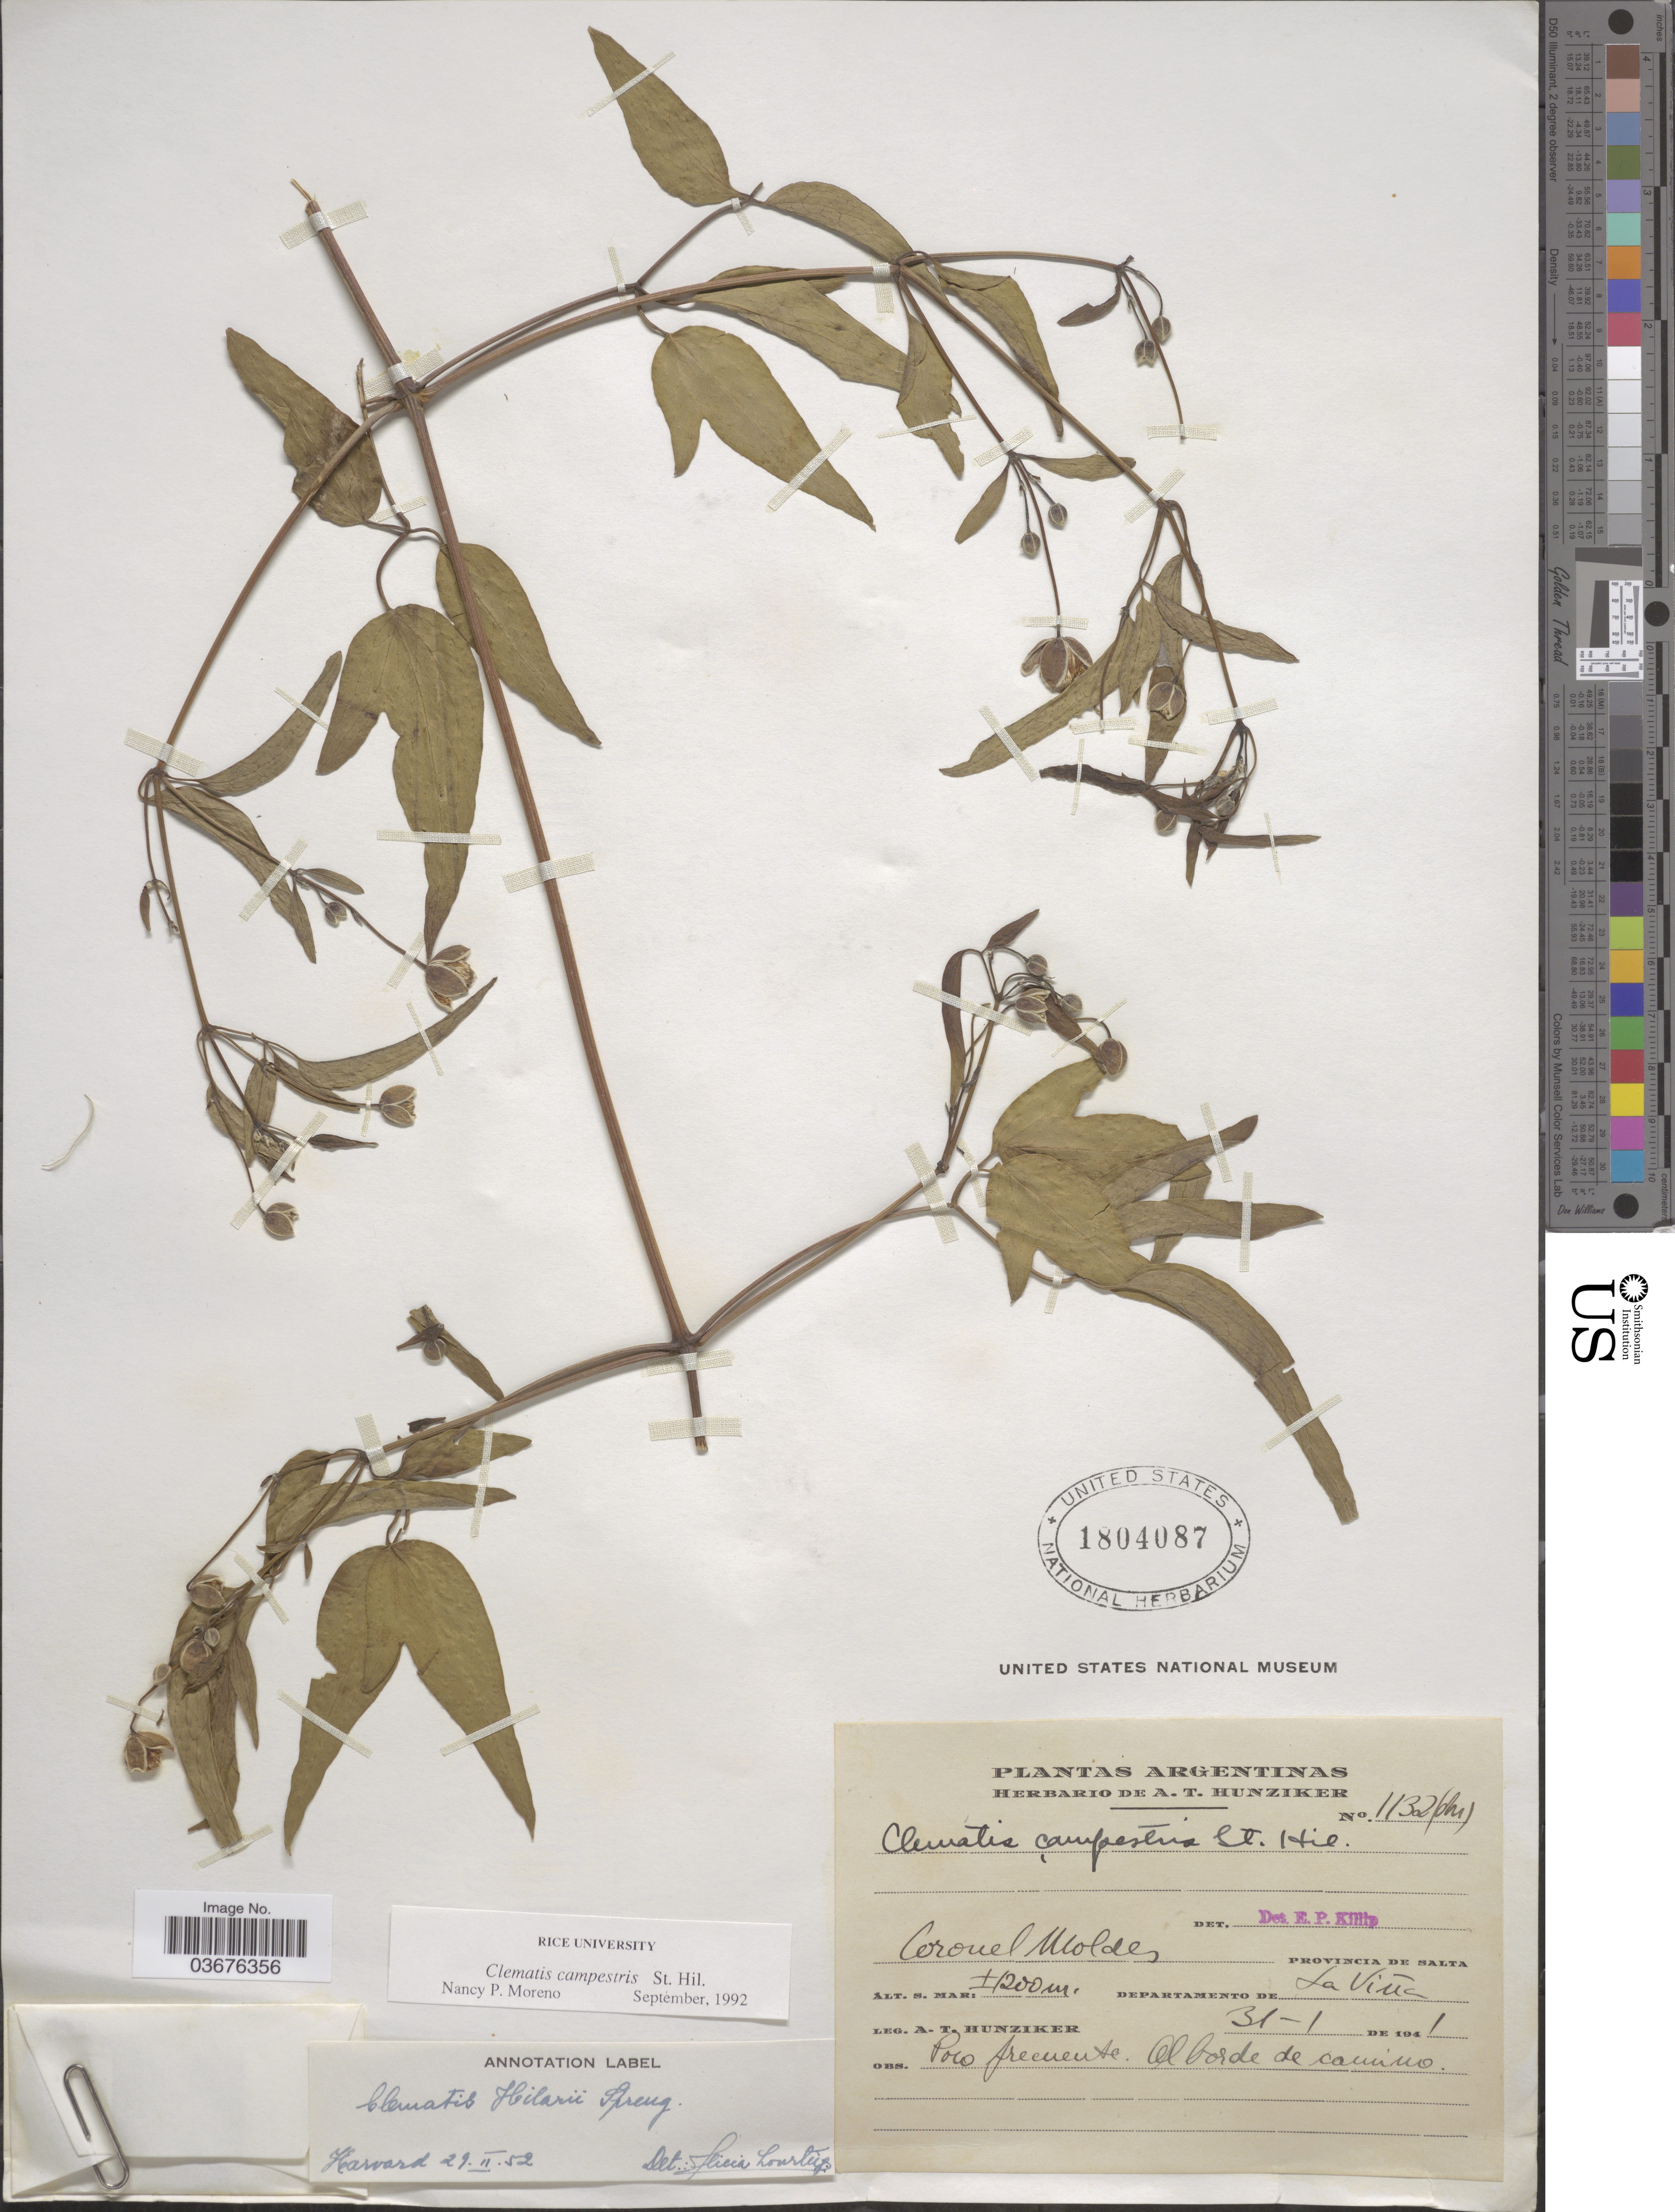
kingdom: Plantae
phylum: Tracheophyta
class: Magnoliopsida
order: Ranunculales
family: Ranunculaceae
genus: Clematis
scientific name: Clematis campestris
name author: A. St.-Hil.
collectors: A. T. Hunziker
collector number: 1132(du)*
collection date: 1941-01-31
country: Argentina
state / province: Salta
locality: Coronel Moldes. Departamento de La Vína.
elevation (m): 1200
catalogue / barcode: US 1804087